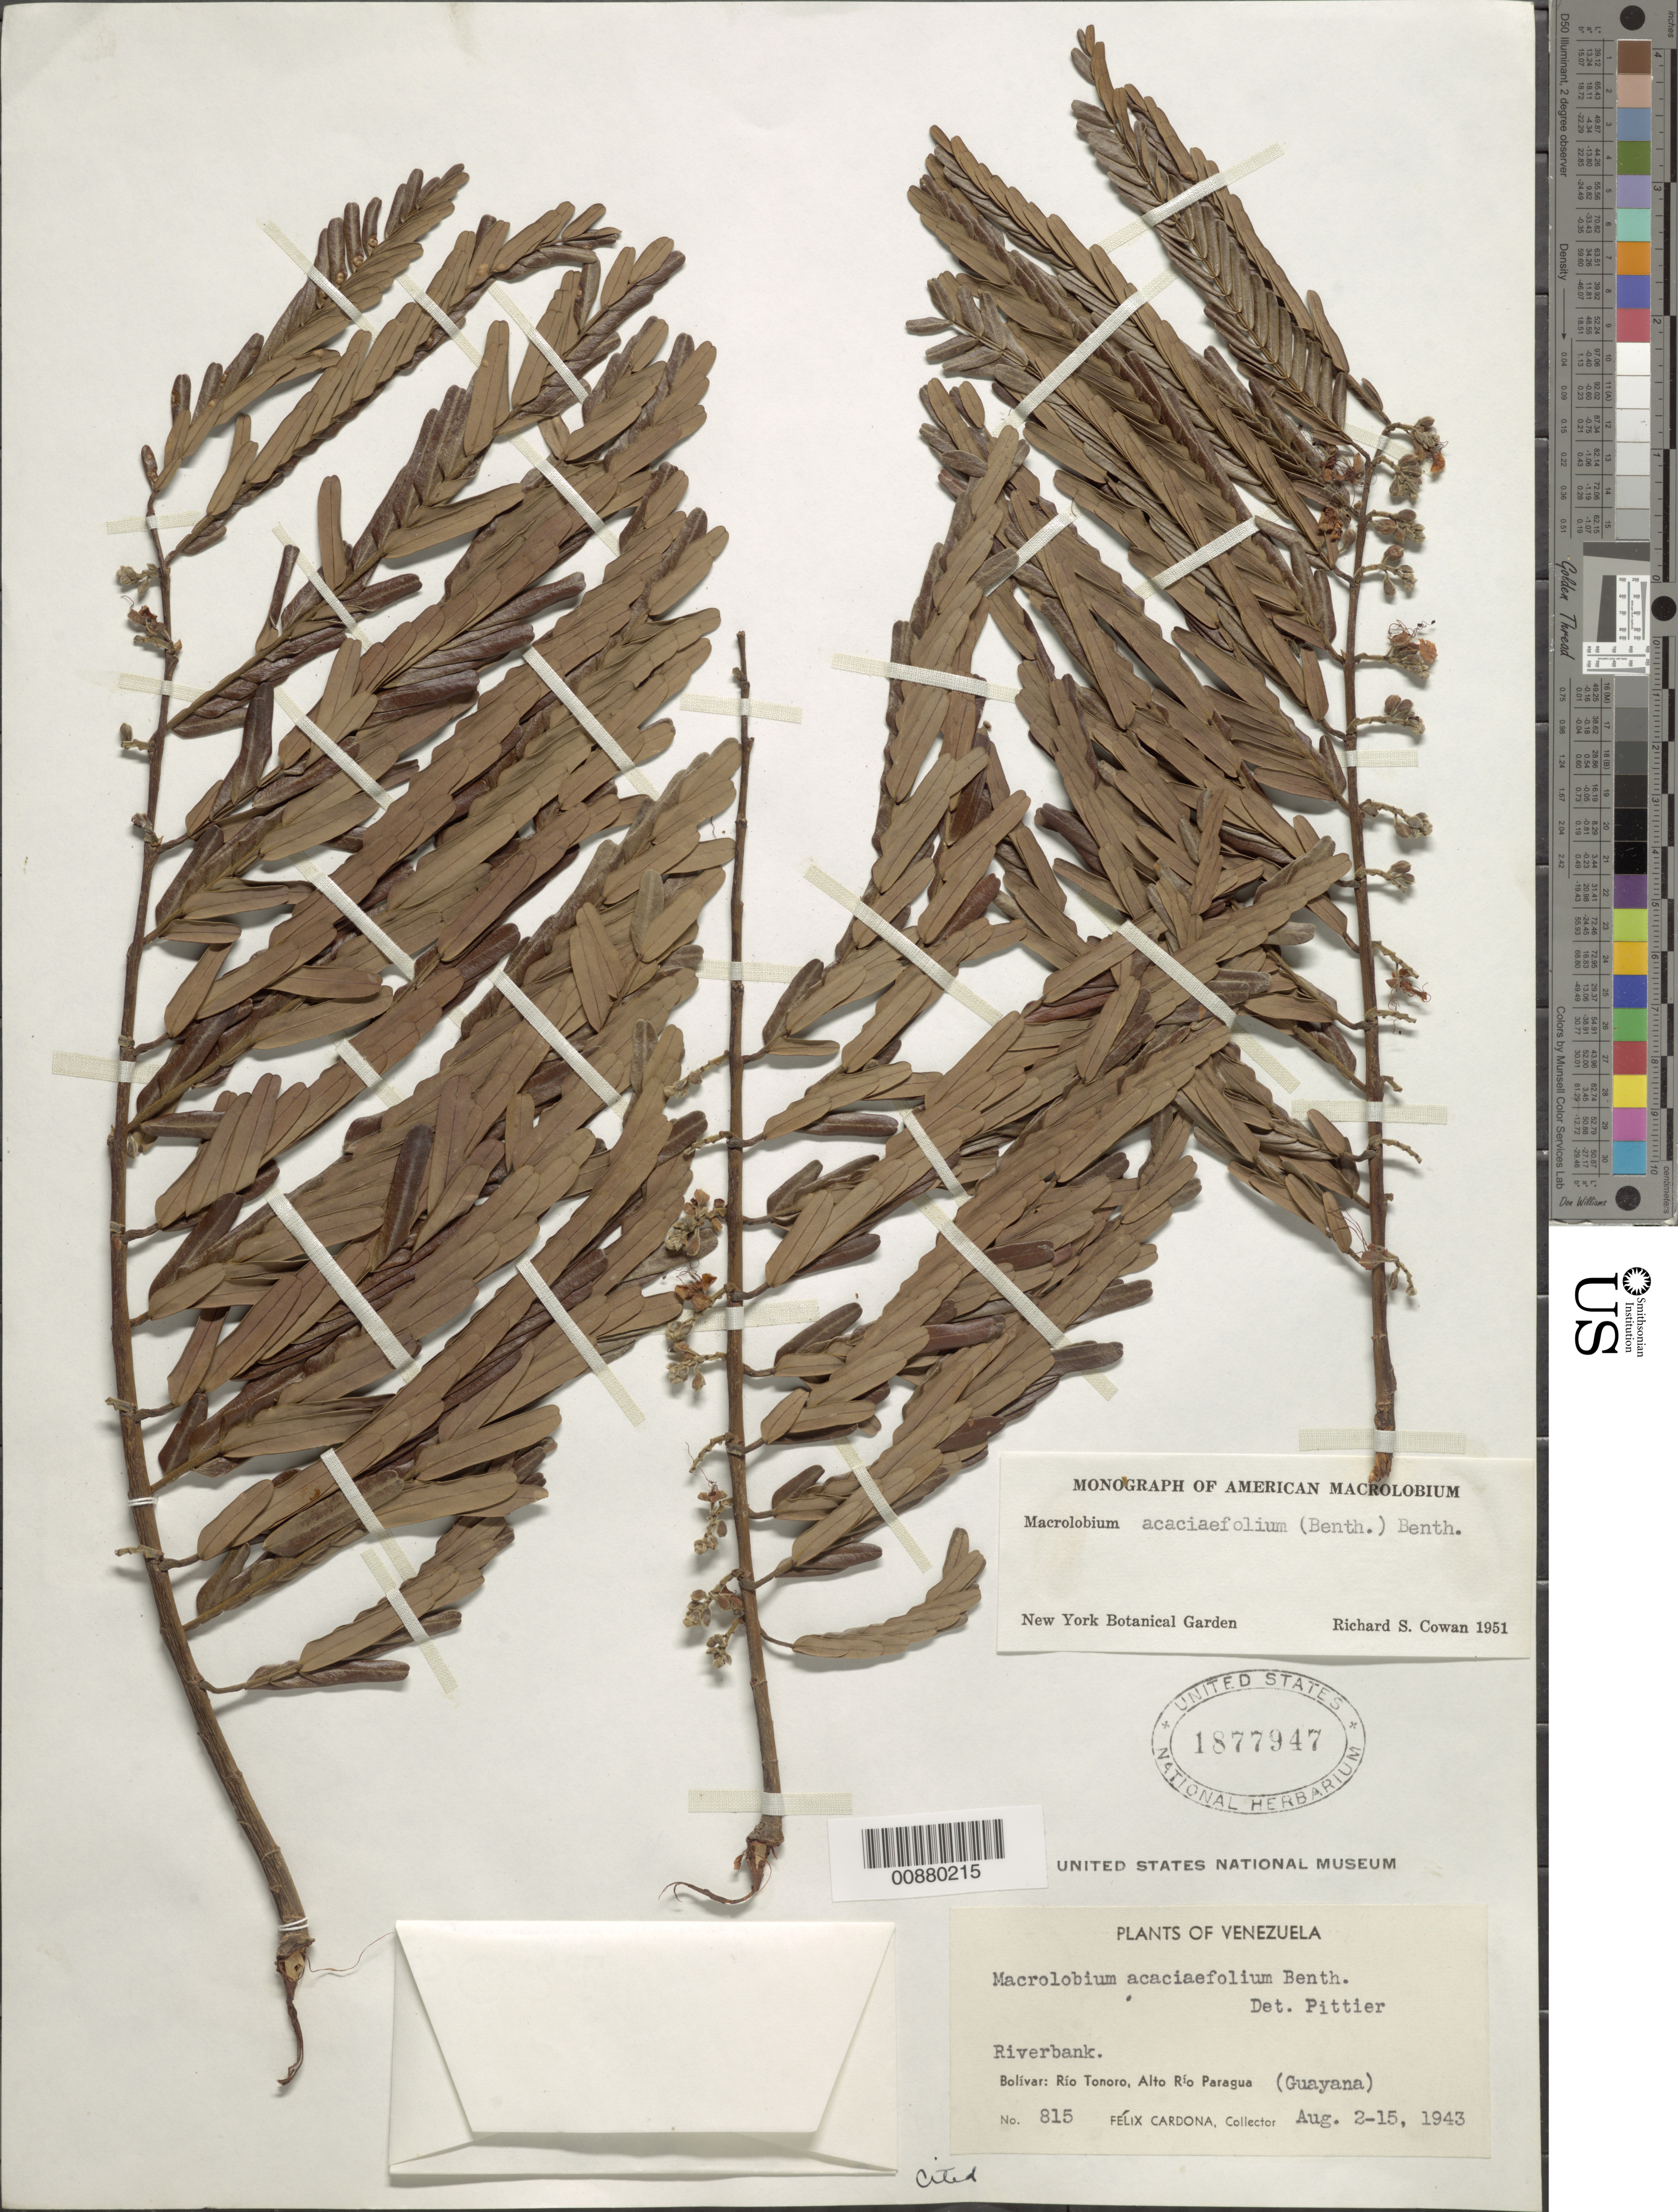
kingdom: Plantae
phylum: Tracheophyta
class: Magnoliopsida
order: Fabales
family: Fabaceae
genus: Macrolobium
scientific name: Macrolobium acaciifolium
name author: (Benth.) Benth.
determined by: Cowan, R. S.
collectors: F. Cardona Puig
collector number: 815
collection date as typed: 2-Aug-43 to 15-Aug-43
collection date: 1943-08-02/1943-08-15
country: Venezuela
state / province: Bolívar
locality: Alto Río Paragua, Río Tonoro (Guayana)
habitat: Riverbank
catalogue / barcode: US 1877947